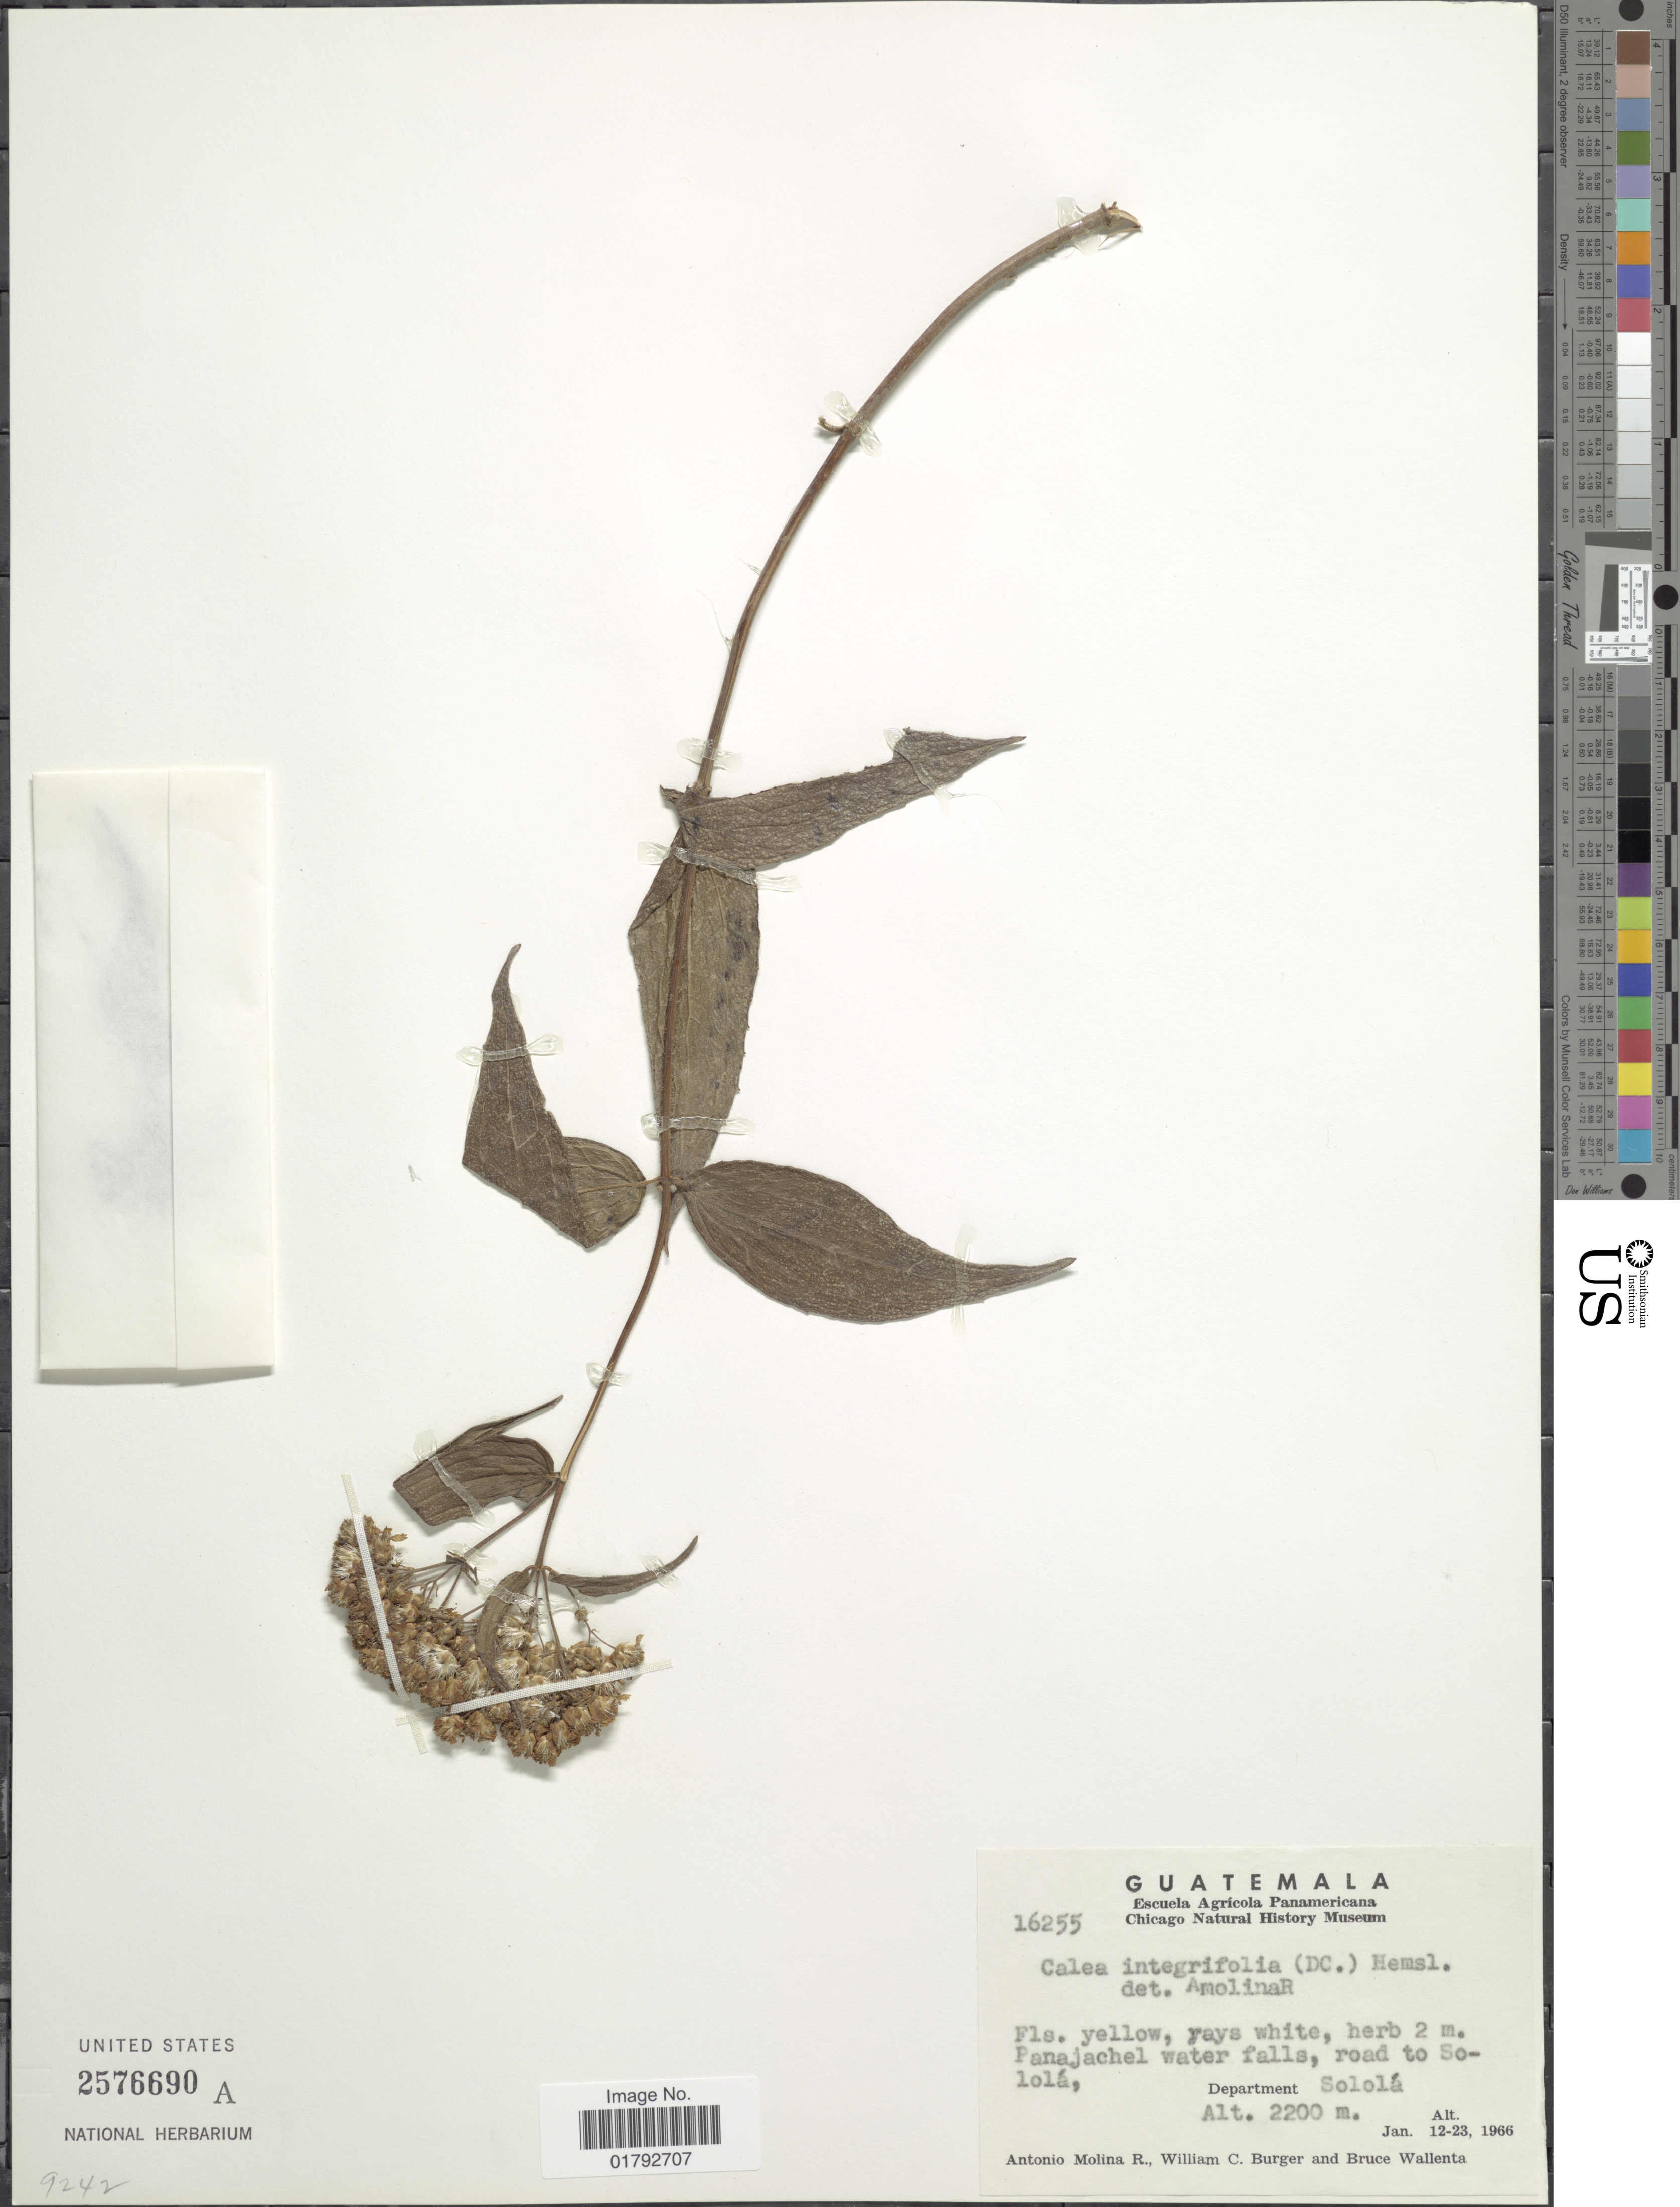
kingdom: Plantae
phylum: Tracheophyta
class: Magnoliopsida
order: Asterales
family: Asteraceae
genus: Alloispermum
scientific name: Alloispermum integrifolium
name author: (DC.) H. Rob.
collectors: A. Molina R., W. Burger & B. Wallenta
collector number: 16255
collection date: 1966-01-12/1966-01-23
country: Guatemala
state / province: Sololá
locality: Panajachel water falls, road to Solola.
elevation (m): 2200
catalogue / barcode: US 2576690A